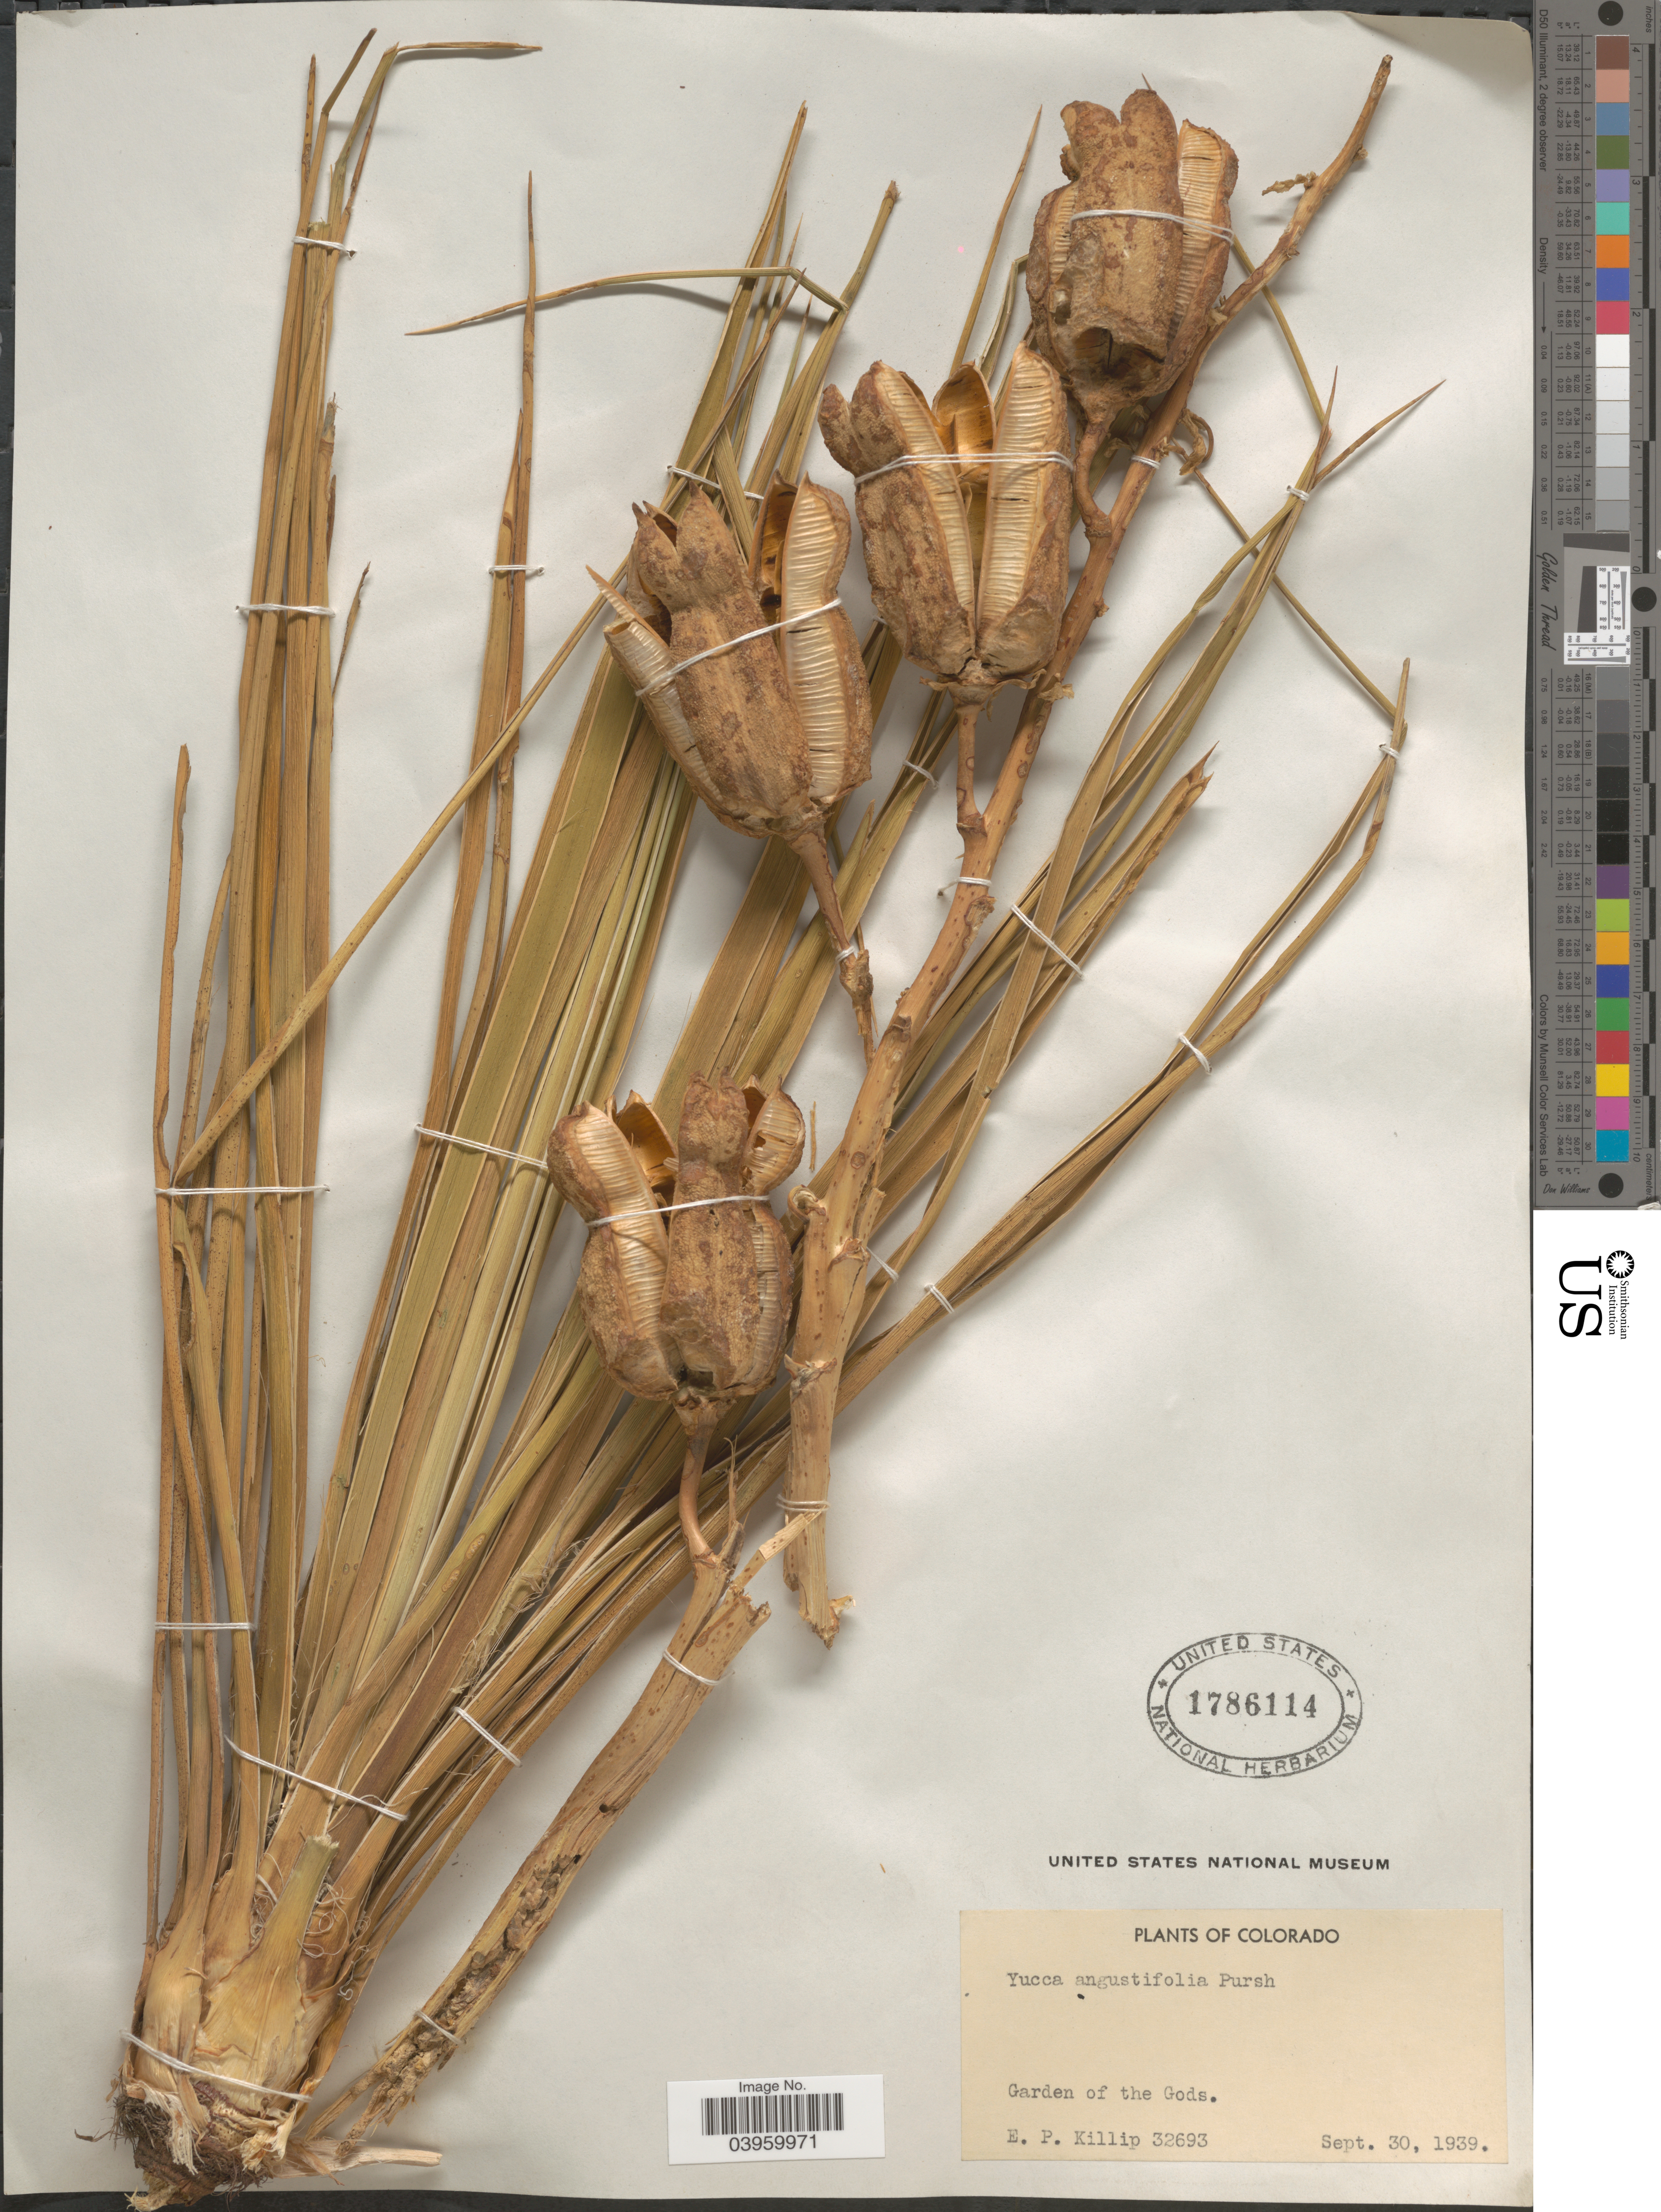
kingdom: Plantae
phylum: Tracheophyta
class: Liliopsida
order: Asparagales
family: Asparagaceae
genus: Yucca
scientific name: Yucca glauca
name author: Nutt.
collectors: E. P. Killip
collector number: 32693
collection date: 1939-09-30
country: United States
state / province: Colorado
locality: Garden of the Gods.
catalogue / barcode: US 1786114